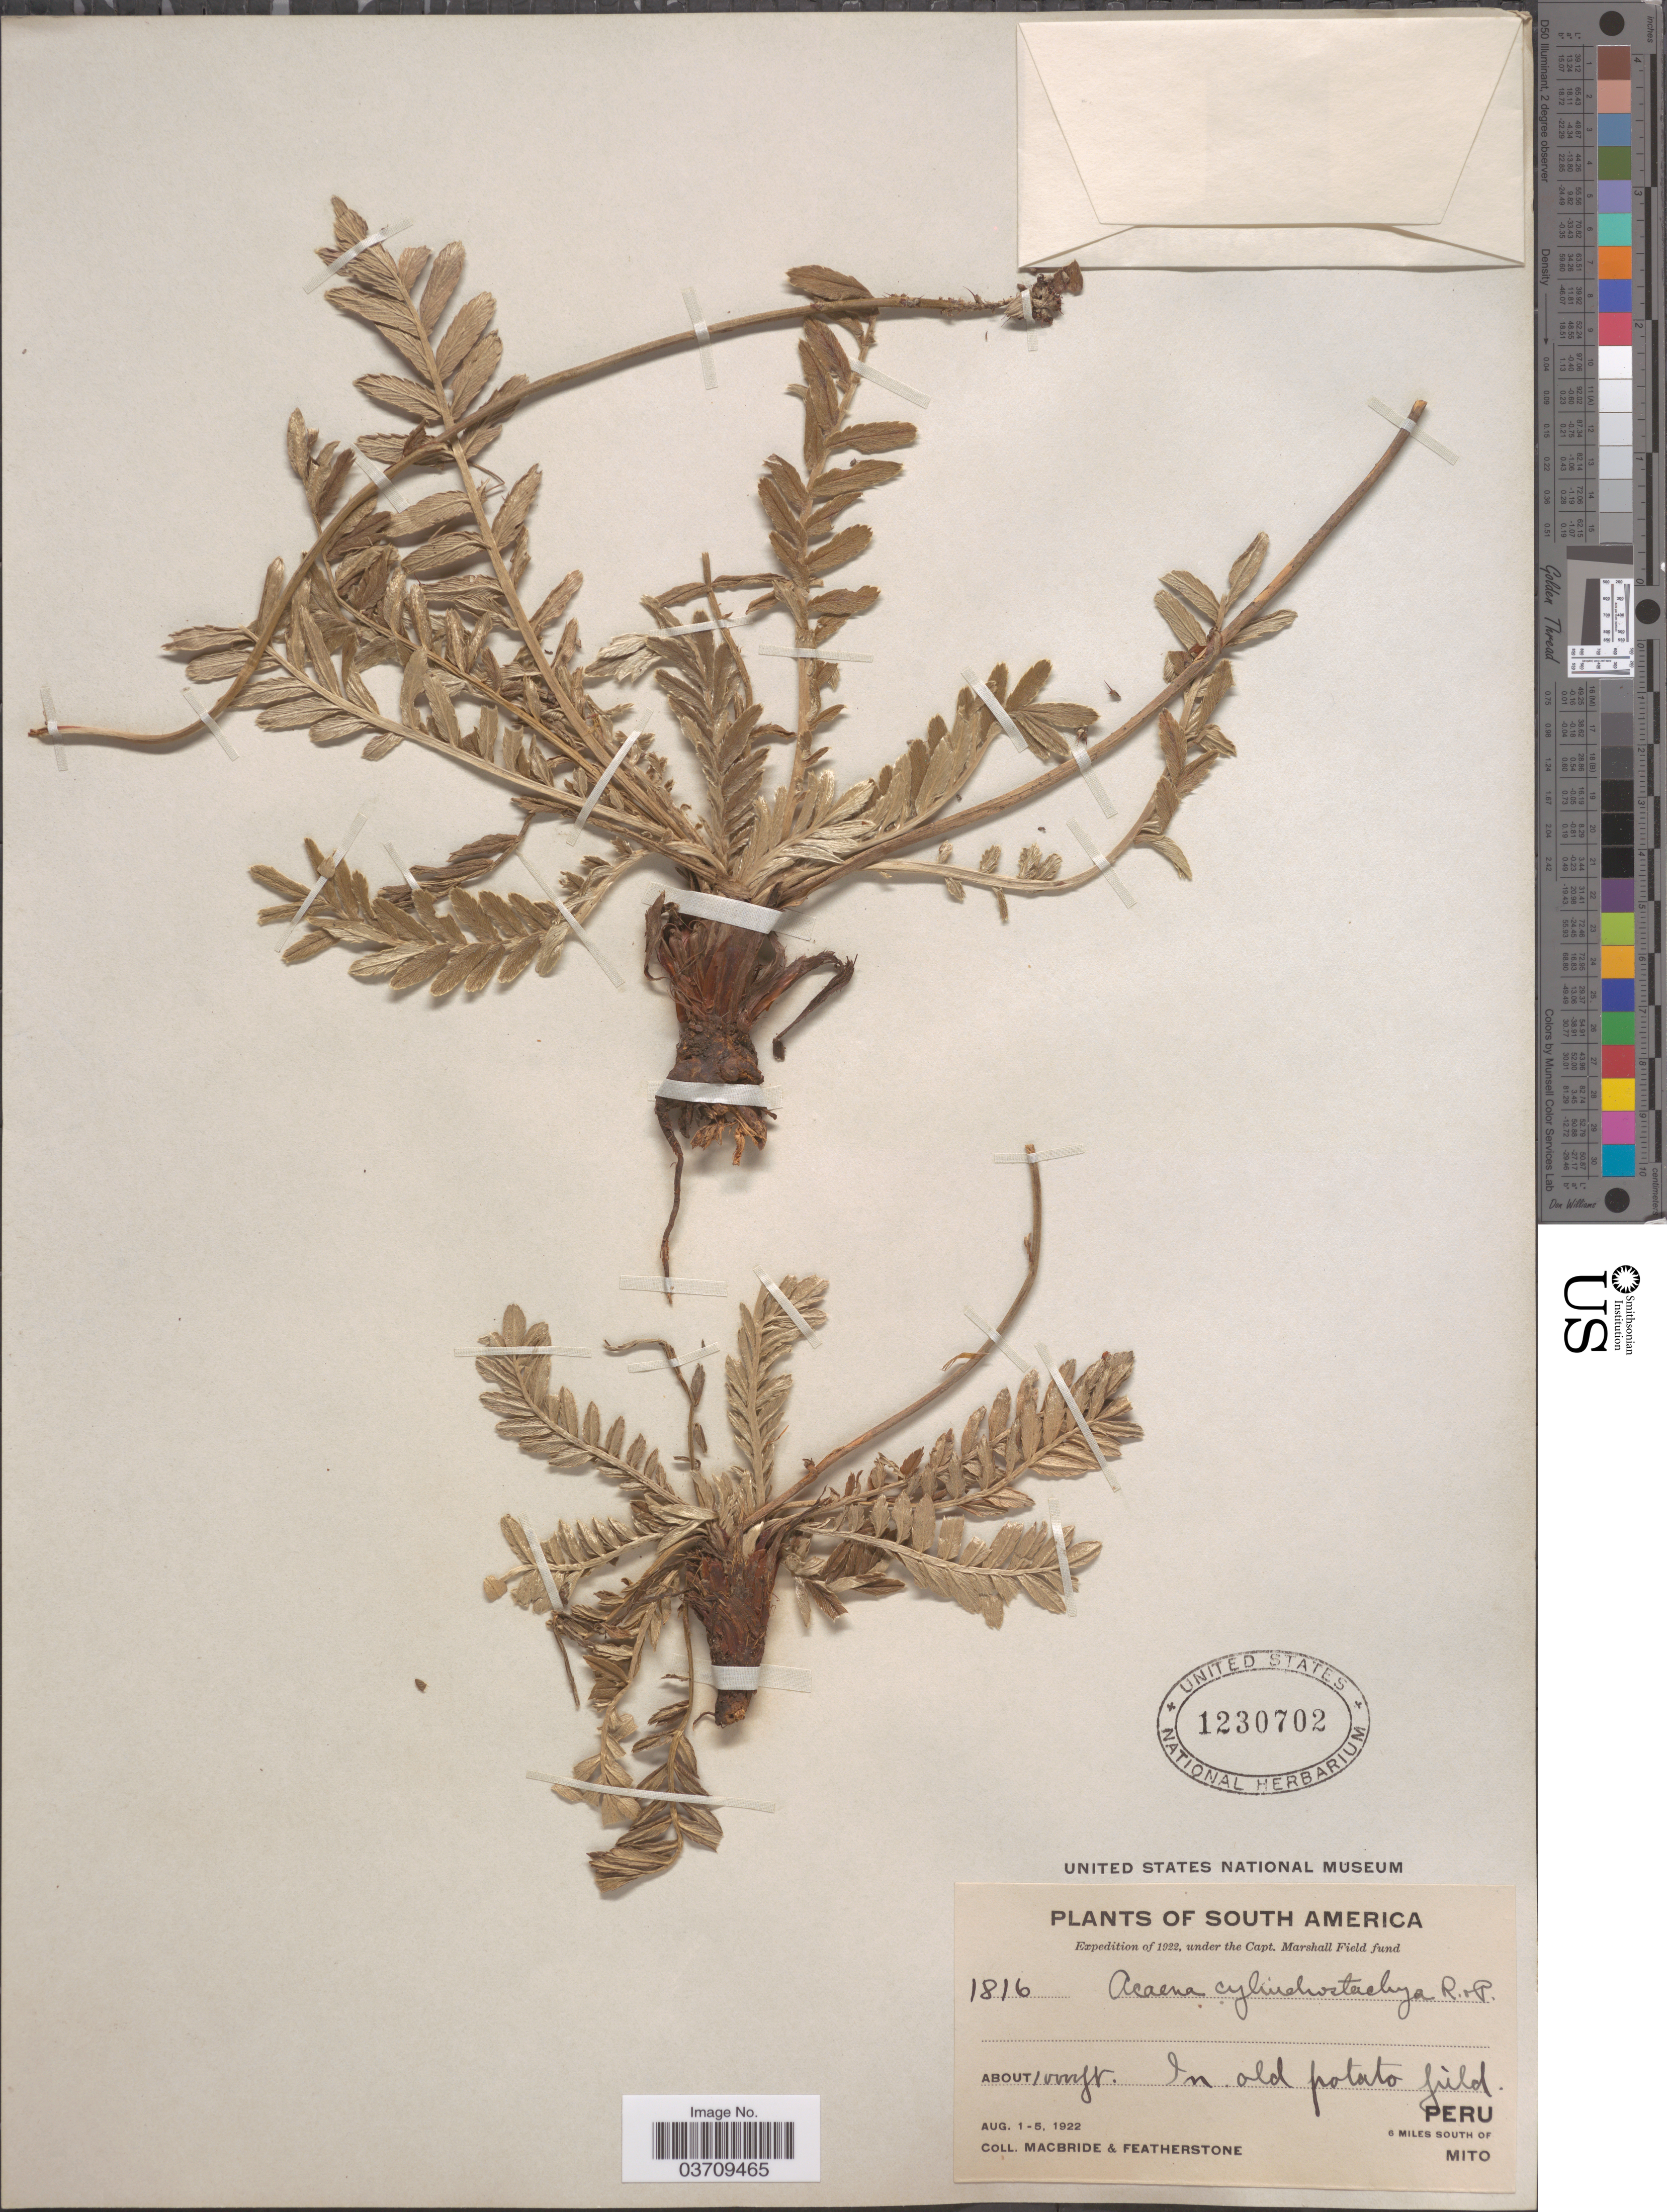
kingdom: Plantae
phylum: Tracheophyta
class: Magnoliopsida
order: Rosales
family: Rosaceae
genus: Acaena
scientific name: Acaena cylindristachya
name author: Ruiz & Pav.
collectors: Macbride, -- & -. Featherstone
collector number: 1816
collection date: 1922-08-01/1922-08-05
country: Peru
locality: In old potato field. 6 miles south of Mito.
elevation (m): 3048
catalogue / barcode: US 1230702